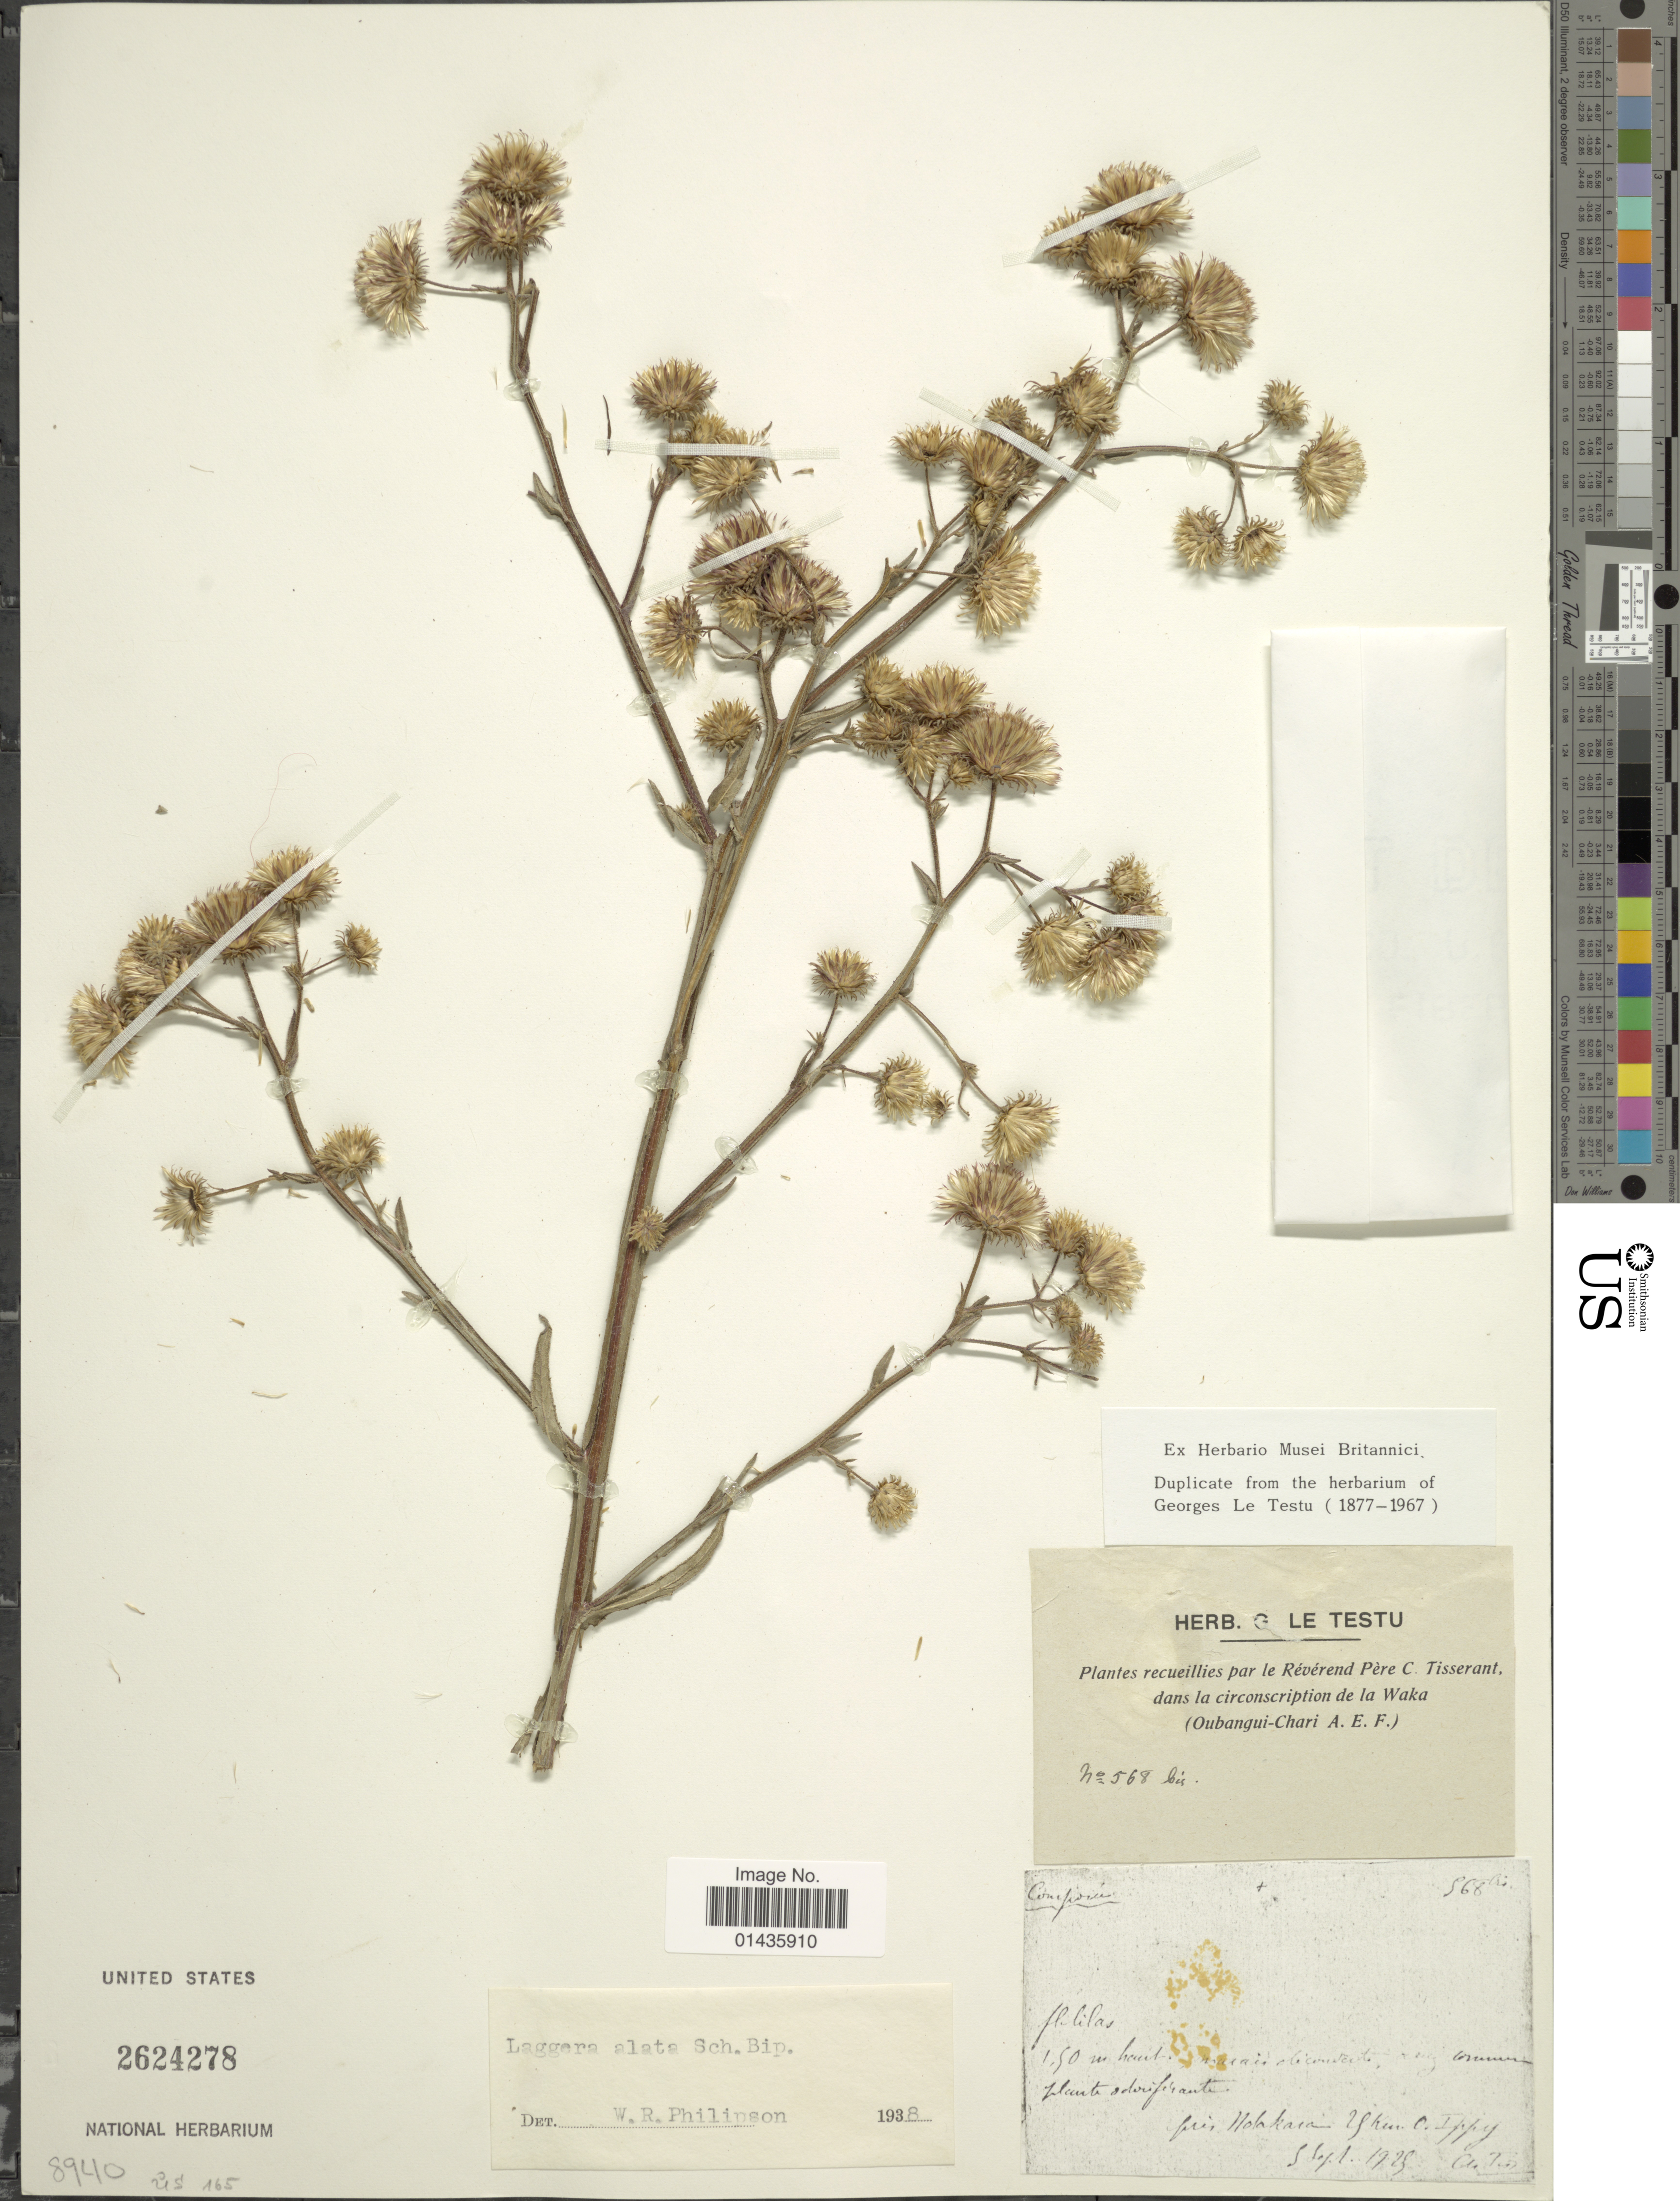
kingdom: Plantae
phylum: Tracheophyta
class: Magnoliopsida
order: Asterales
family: Asteraceae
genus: Laggera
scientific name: Laggera alata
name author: Sch. Bip.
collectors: C. Tisserant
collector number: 568bis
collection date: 1923-09-05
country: Central African Republic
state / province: Ouaka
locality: Oubangui-Chari A. E. F. , pres Nolakara [interpreted]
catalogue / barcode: US 2624278